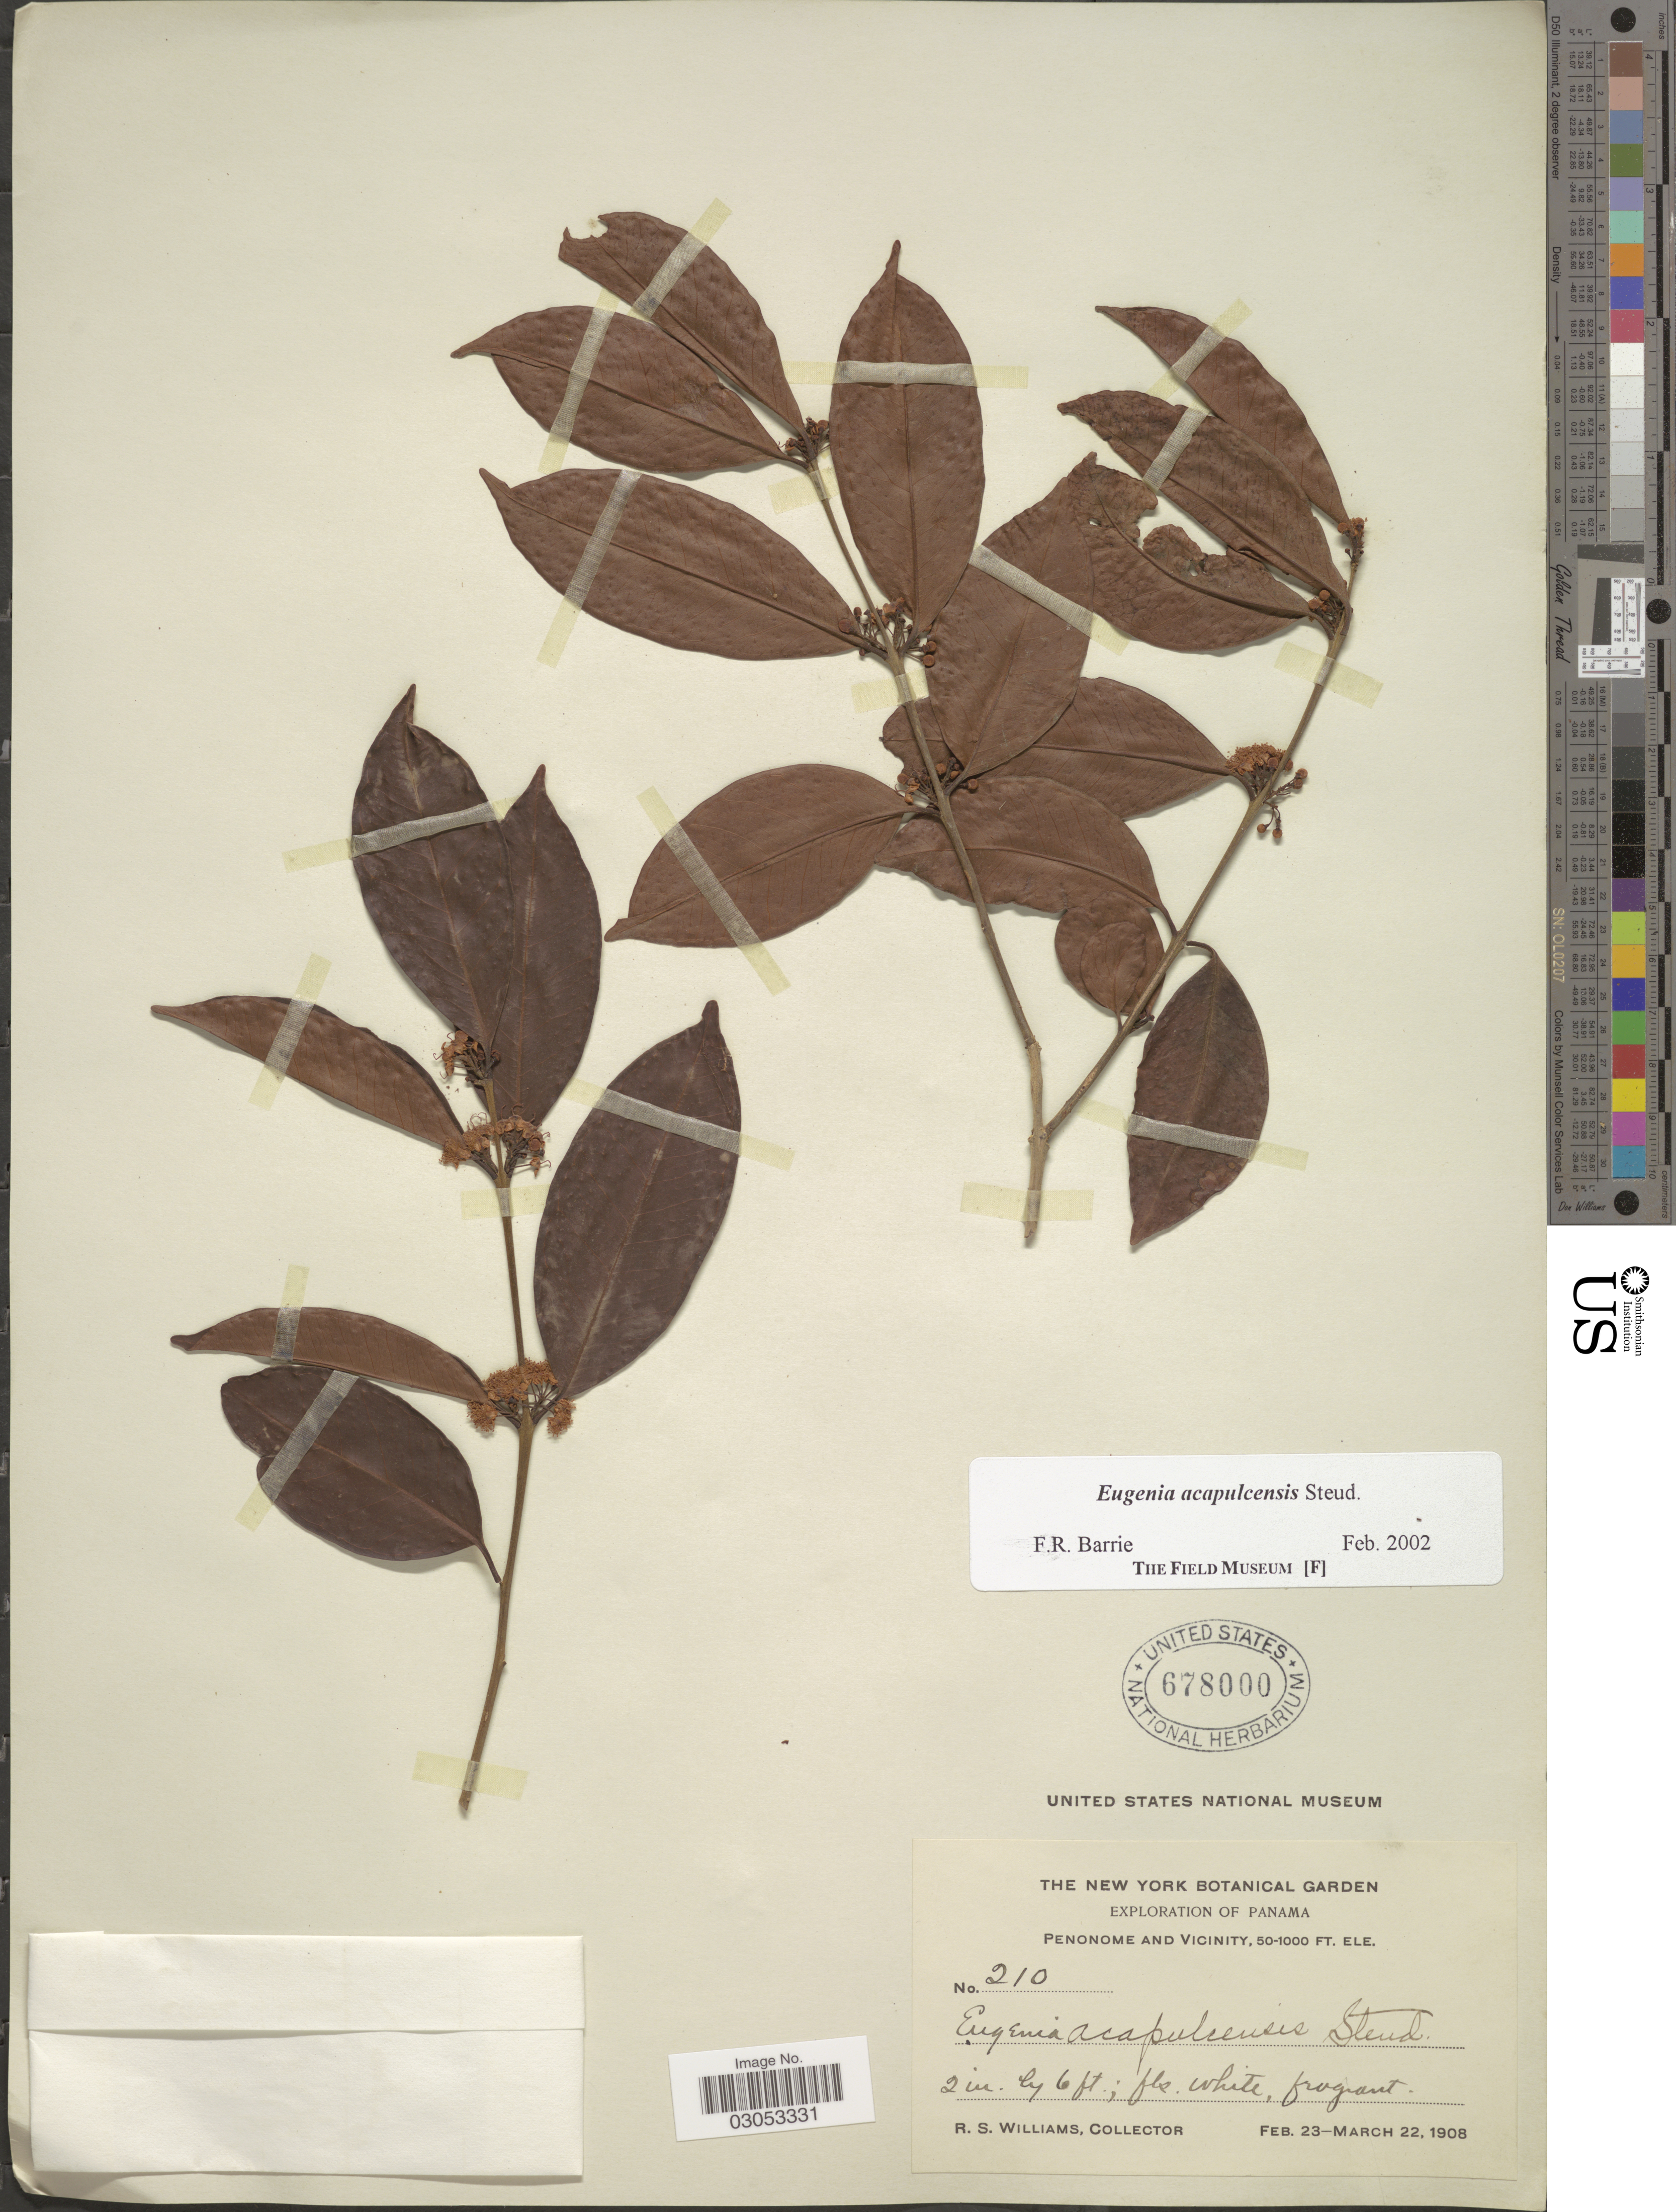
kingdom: Plantae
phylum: Tracheophyta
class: Magnoliopsida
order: Myrtales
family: Myrtaceae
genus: Eugenia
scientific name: Eugenia acapulcensis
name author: Steud.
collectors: R. S. Williams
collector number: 210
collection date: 1908-02-23/1908-03-22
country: Panama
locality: Penonome and Vicinity.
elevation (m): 15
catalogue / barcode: US 678000